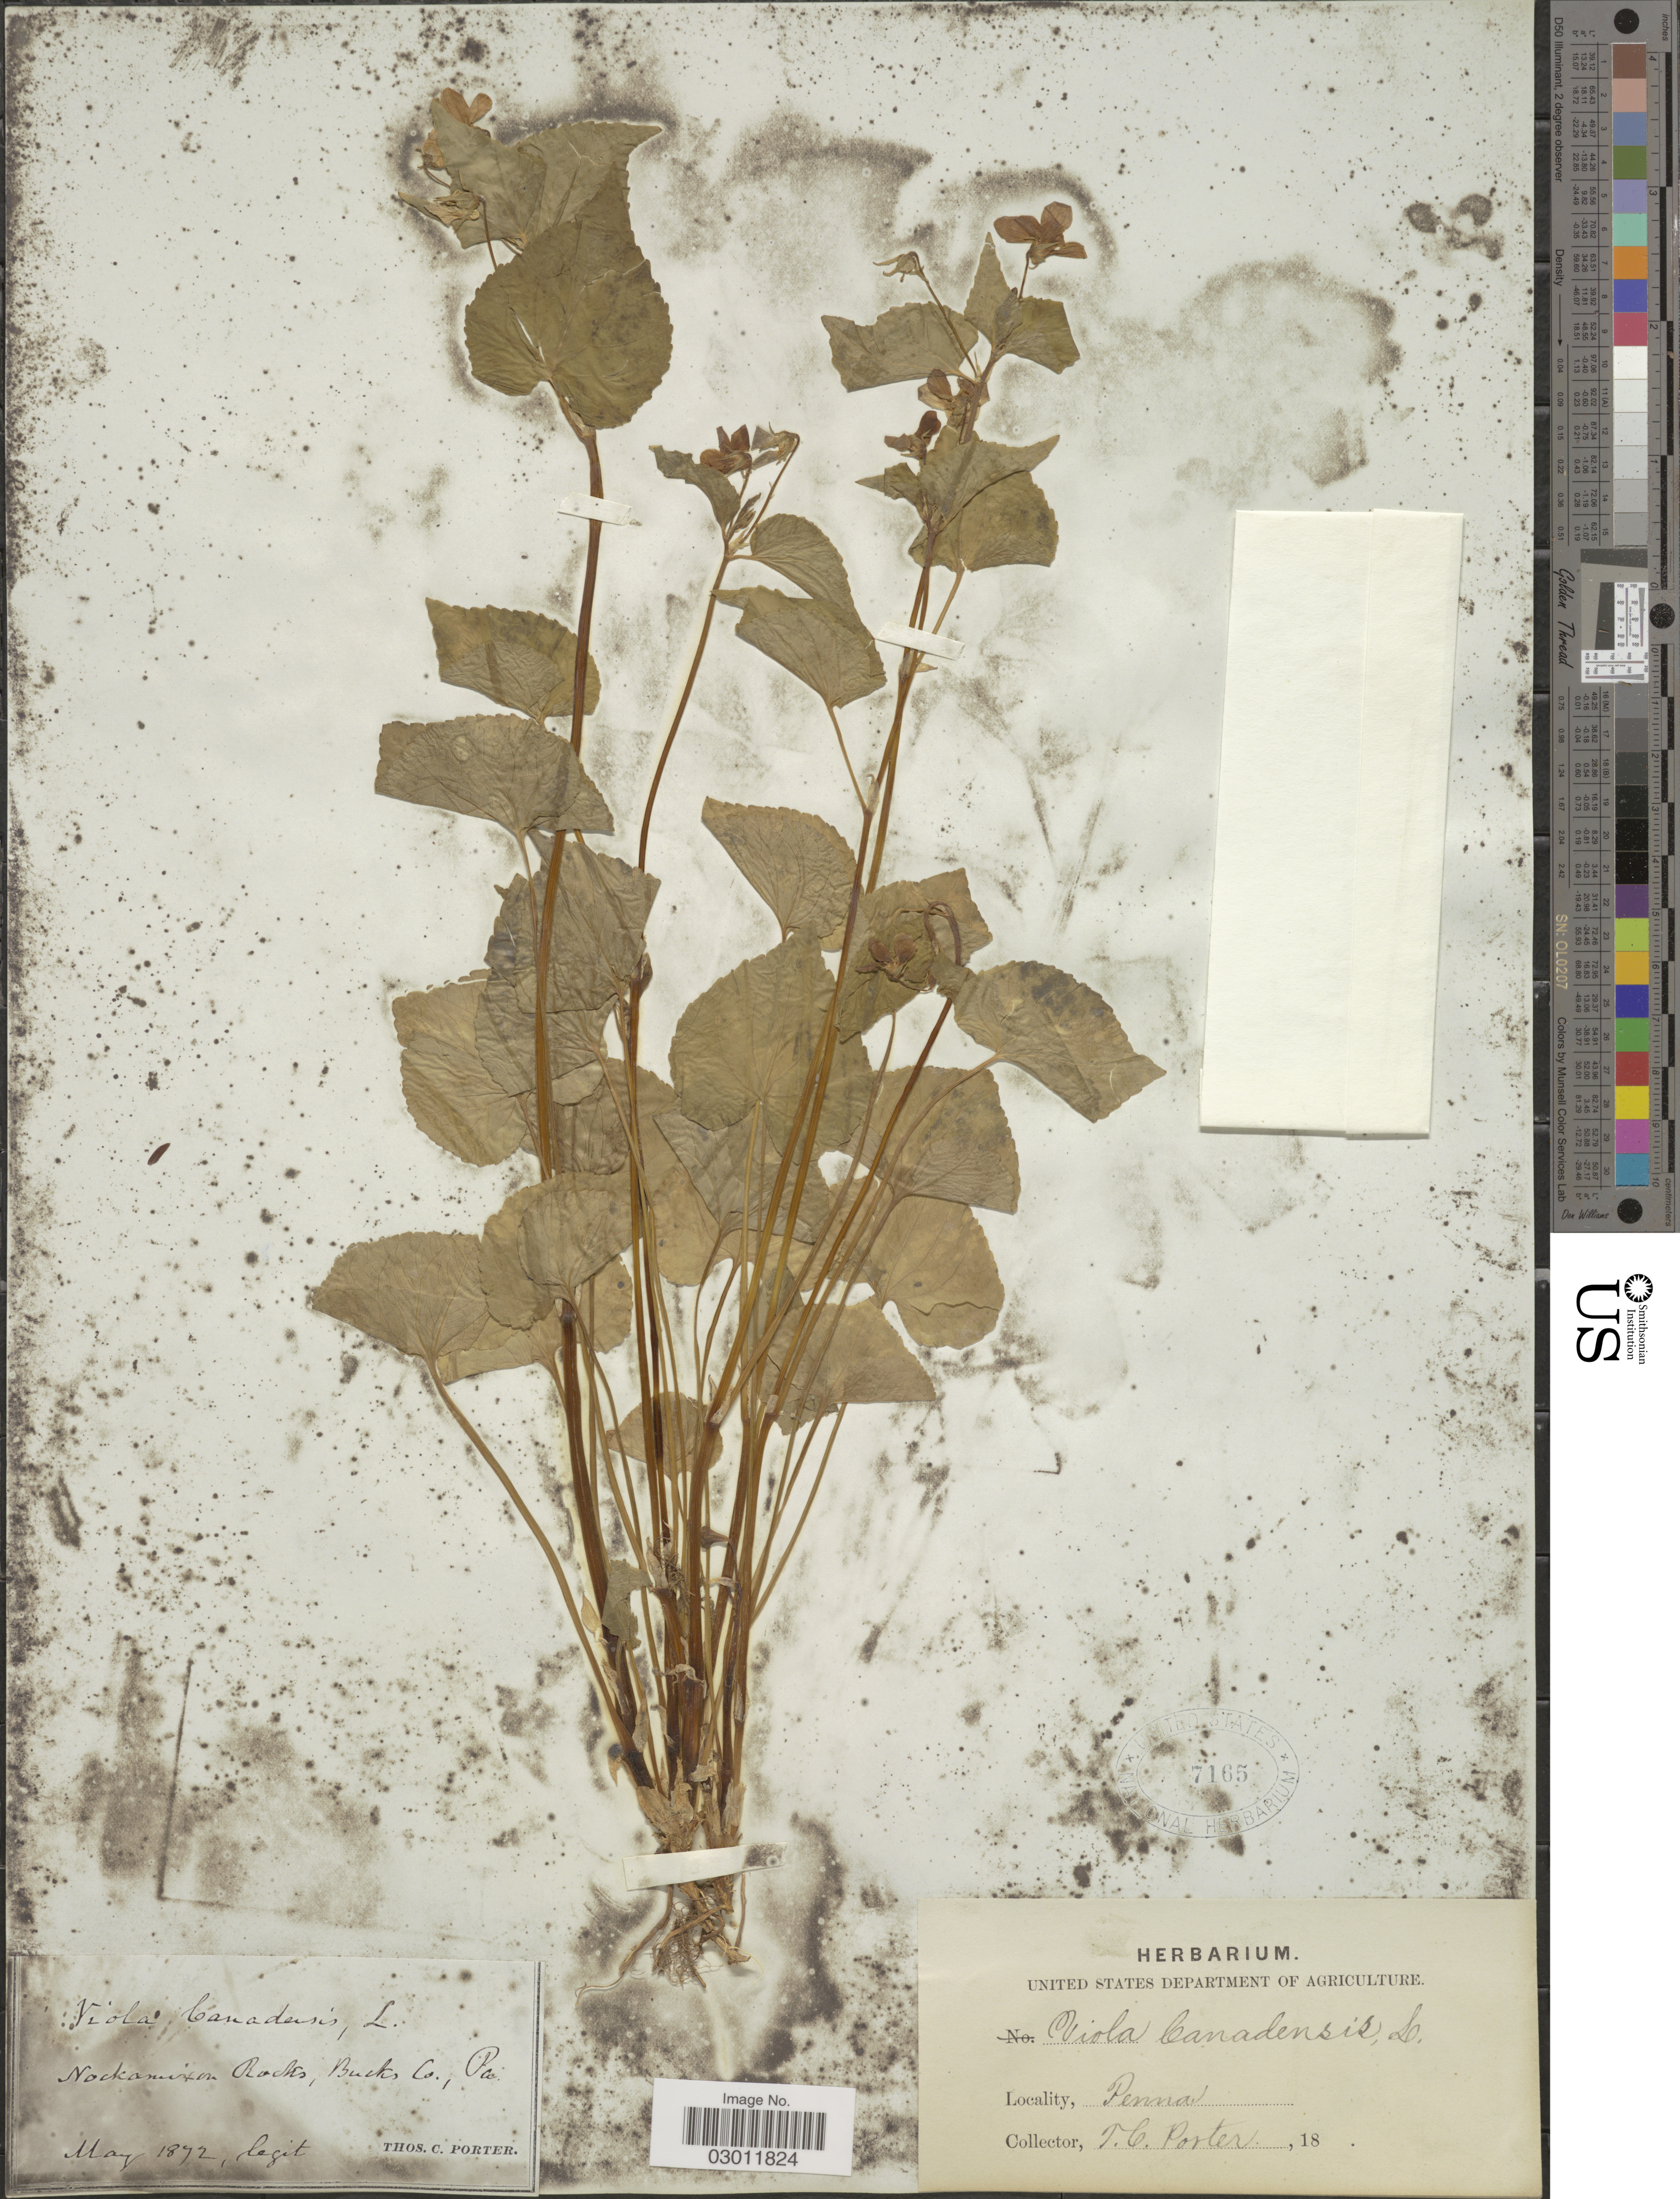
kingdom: Plantae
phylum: Tracheophyta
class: Magnoliopsida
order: Malpighiales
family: Violaceae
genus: Viola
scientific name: Viola canadensis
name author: L.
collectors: T. Porter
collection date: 1872-05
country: United States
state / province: Pennsylvania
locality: Nockamixon Rocks, Bucks Co., Pa.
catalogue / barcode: US 7165